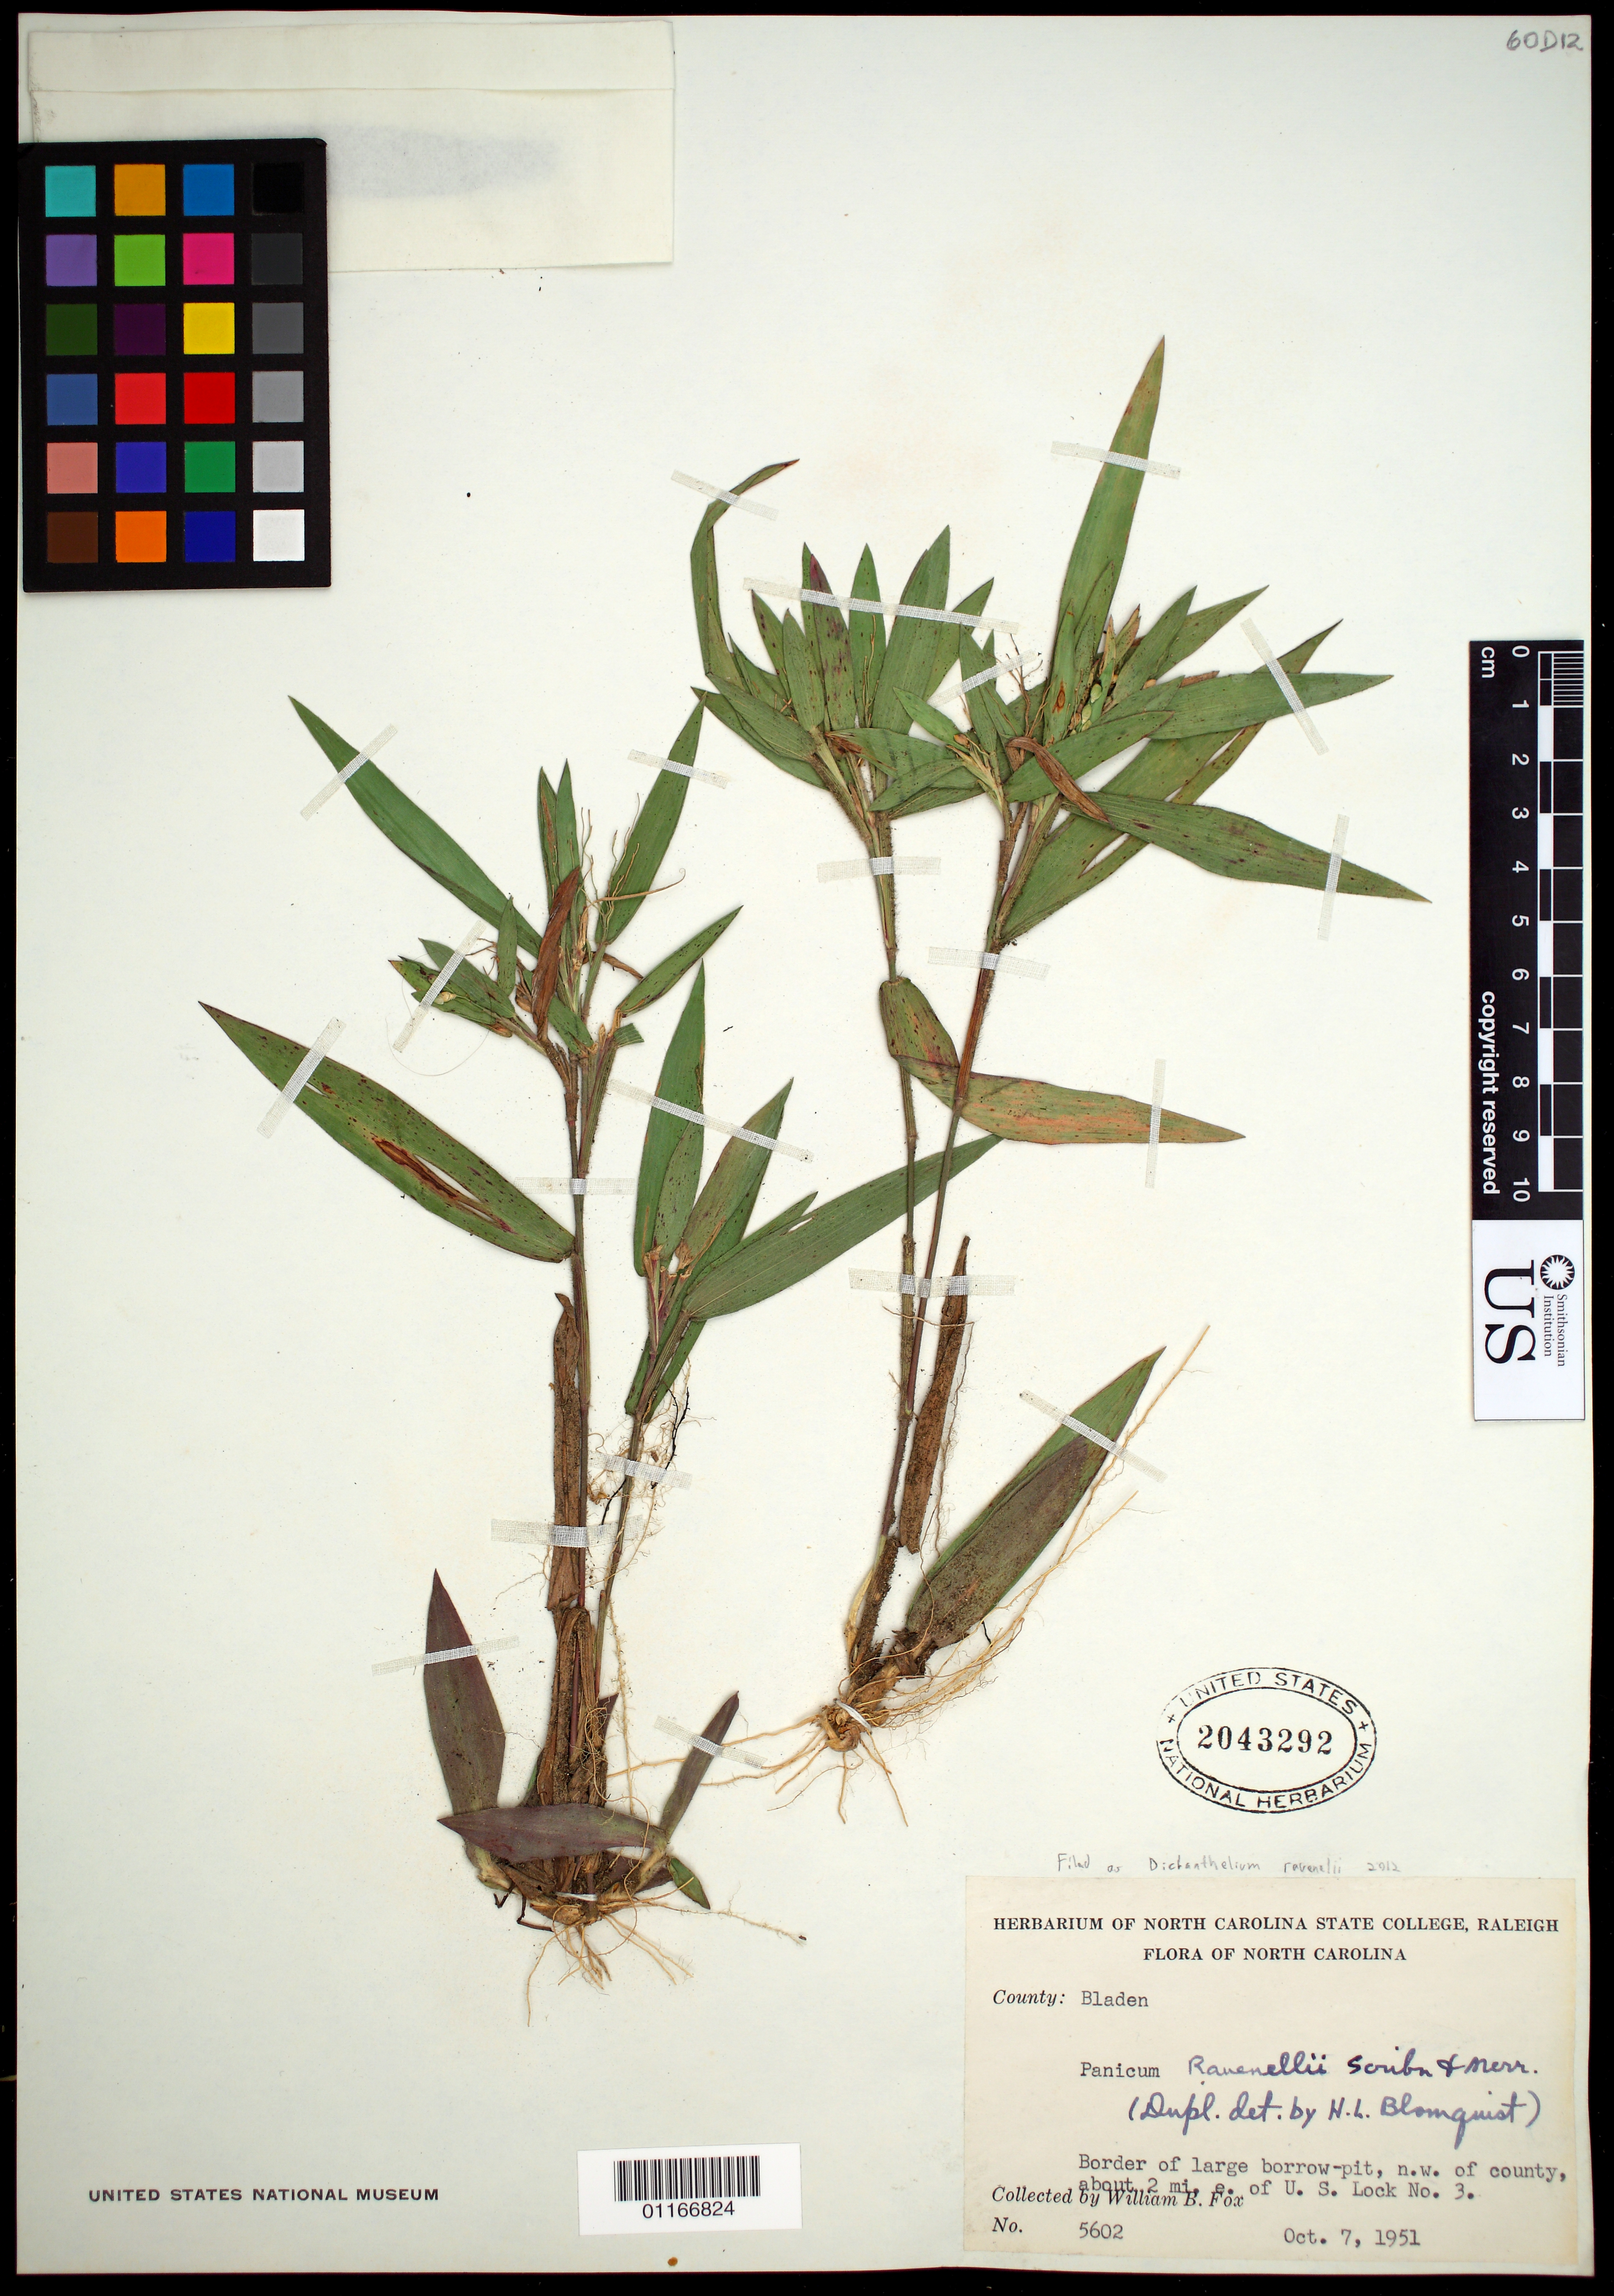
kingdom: Plantae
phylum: Tracheophyta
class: Liliopsida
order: Poales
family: Poaceae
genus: Dichanthelium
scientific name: Dichanthelium ravenelii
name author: (Scribn. & Merr.) Gould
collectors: W. Fox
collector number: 5602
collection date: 1951-10-07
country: United States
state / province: North Carolina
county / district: Bladen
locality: NW of county, about 2 miles E of US No. 3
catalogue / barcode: US 2043292